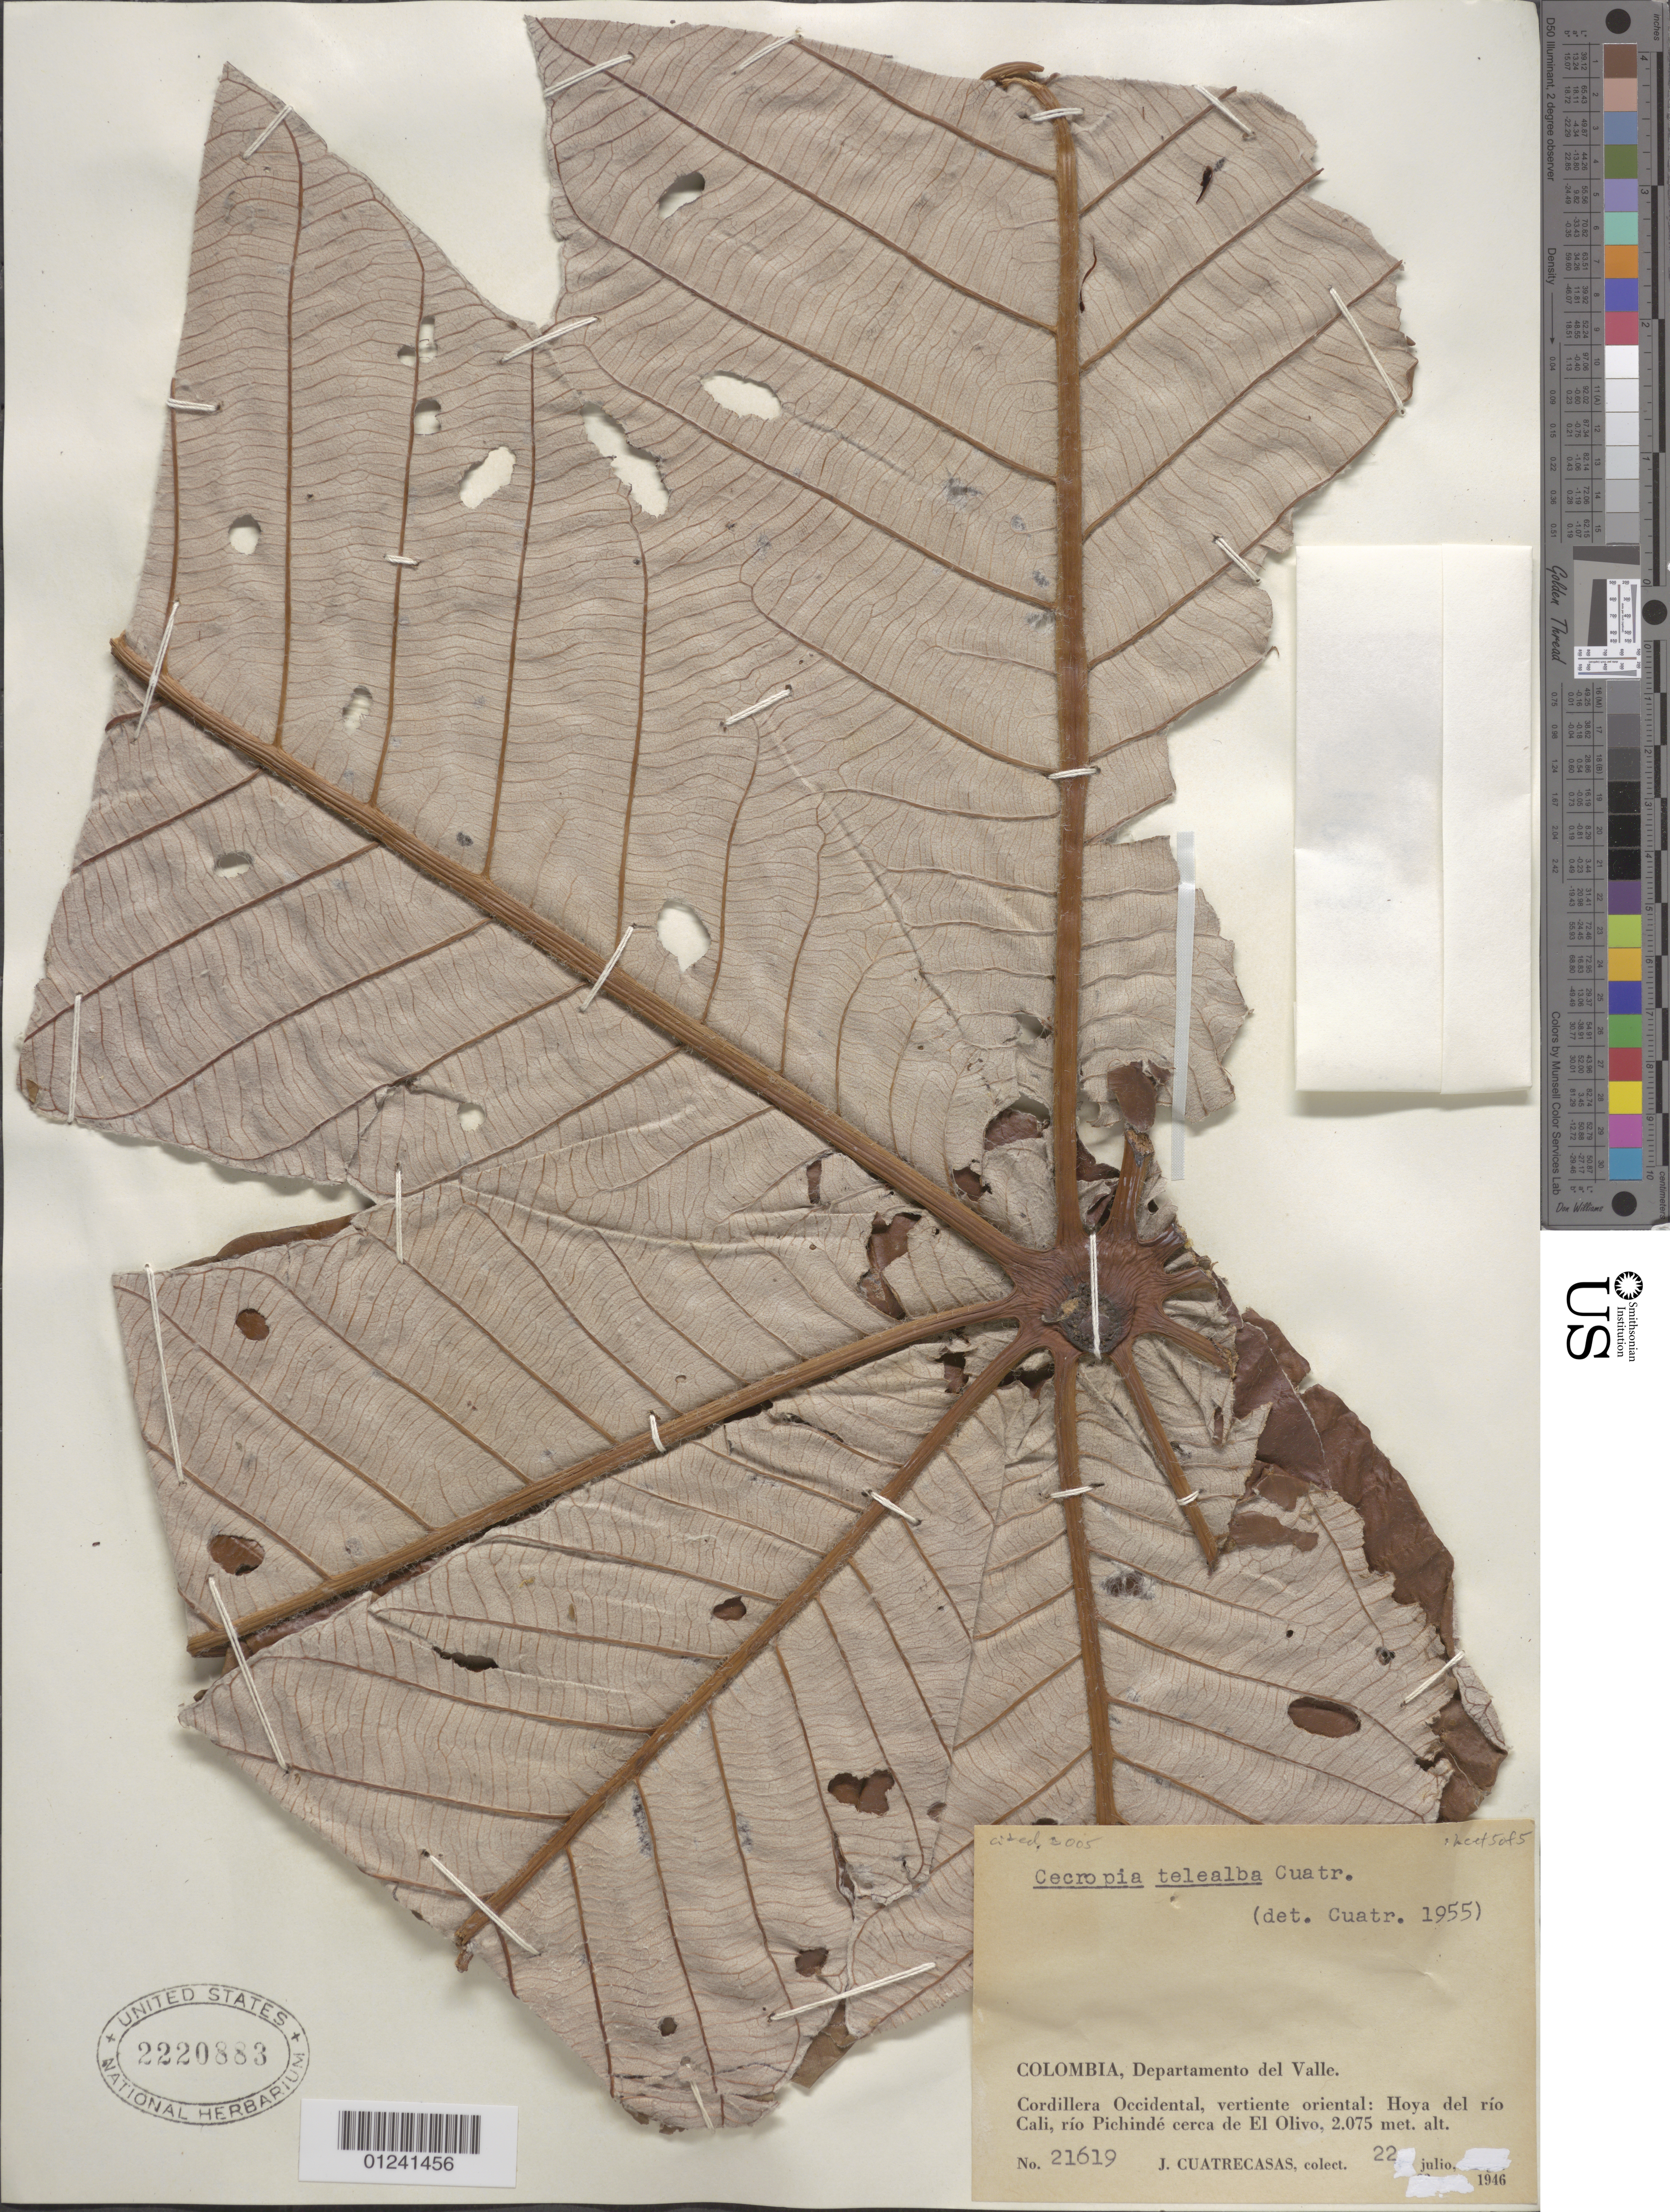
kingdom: Plantae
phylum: Tracheophyta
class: Magnoliopsida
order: Rosales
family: Urticaceae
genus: Cecropia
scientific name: Cecropia telealba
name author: Cuatrec.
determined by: Cuatrecasas, J.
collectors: J. Cuatrecasas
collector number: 21619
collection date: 1946-07-22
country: Colombia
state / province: Valle del Cauca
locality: Cordillera Occidental, vertiente oriental; hoya del Rio Cali; rio Pichinde cerca de El Olivo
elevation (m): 2075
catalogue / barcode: US 2220883